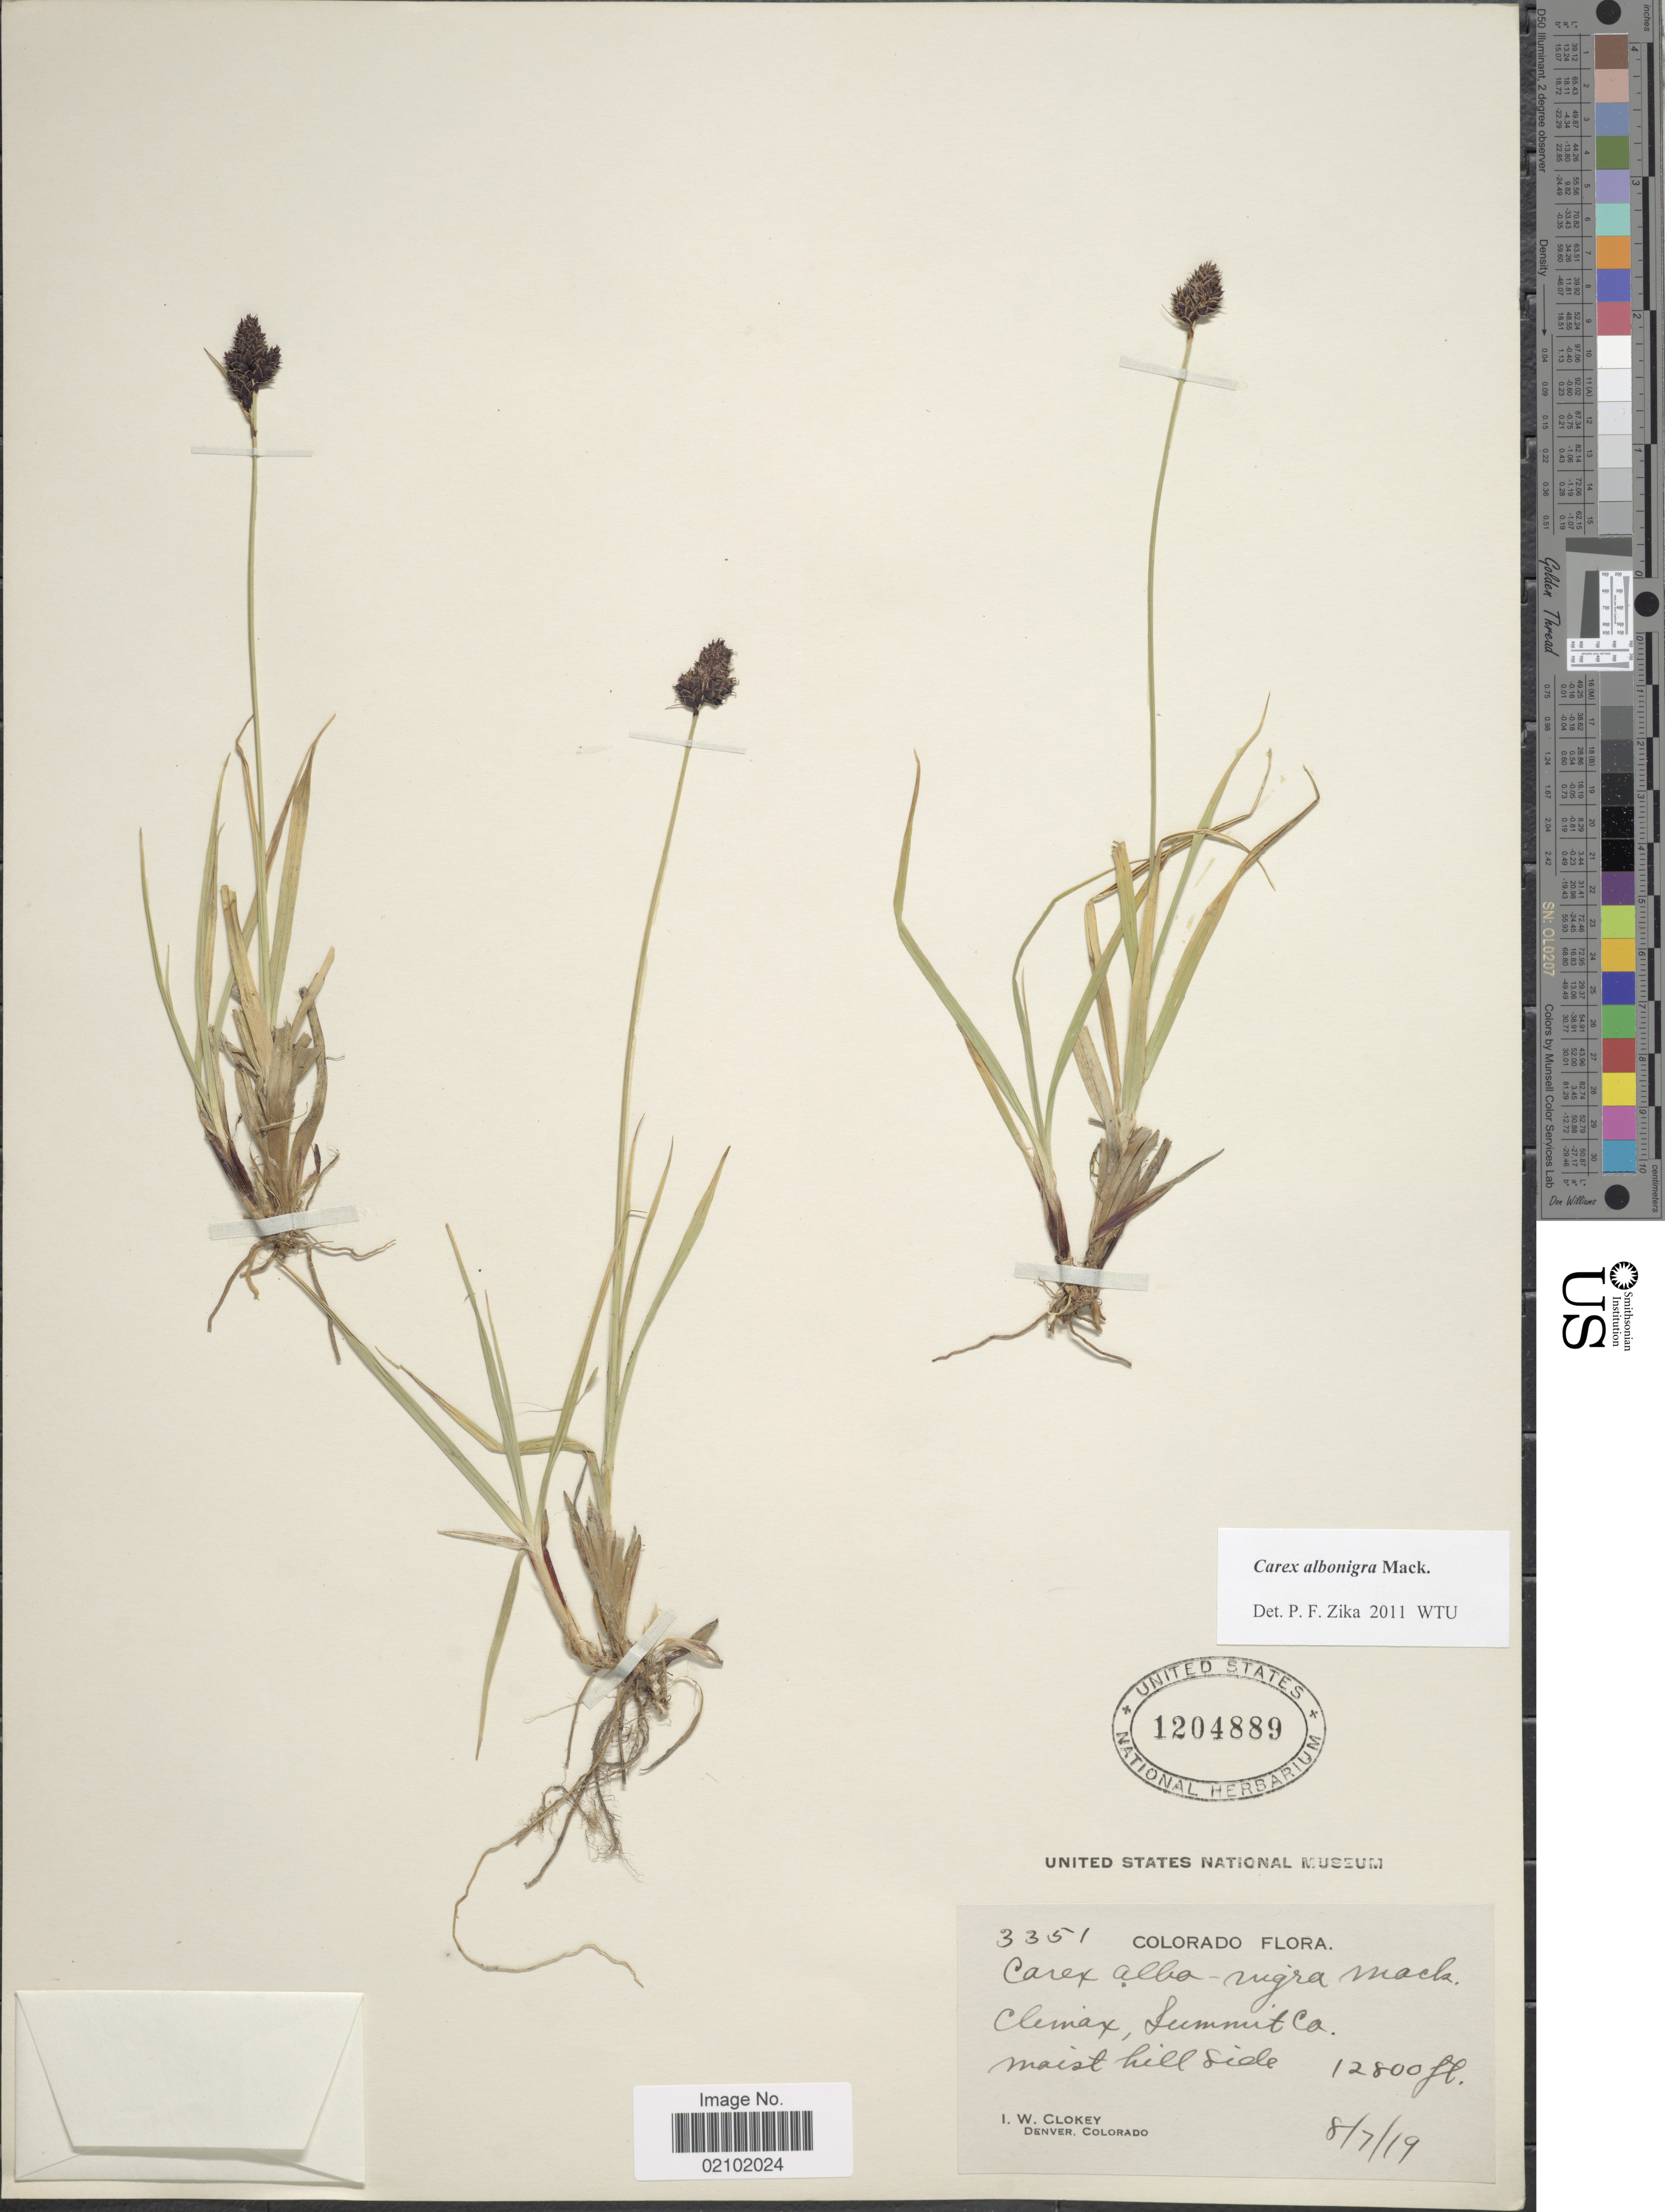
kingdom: Plantae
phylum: Tracheophyta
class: Liliopsida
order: Poales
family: Cyperaceae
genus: Carex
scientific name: Carex albonigra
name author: Mack.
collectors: I. W. Clokey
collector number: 3351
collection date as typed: Transcribed d/m/y: 7/8/19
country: United States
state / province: Colorado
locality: Clemax, Summit Co.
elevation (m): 3901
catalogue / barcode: US 1204889